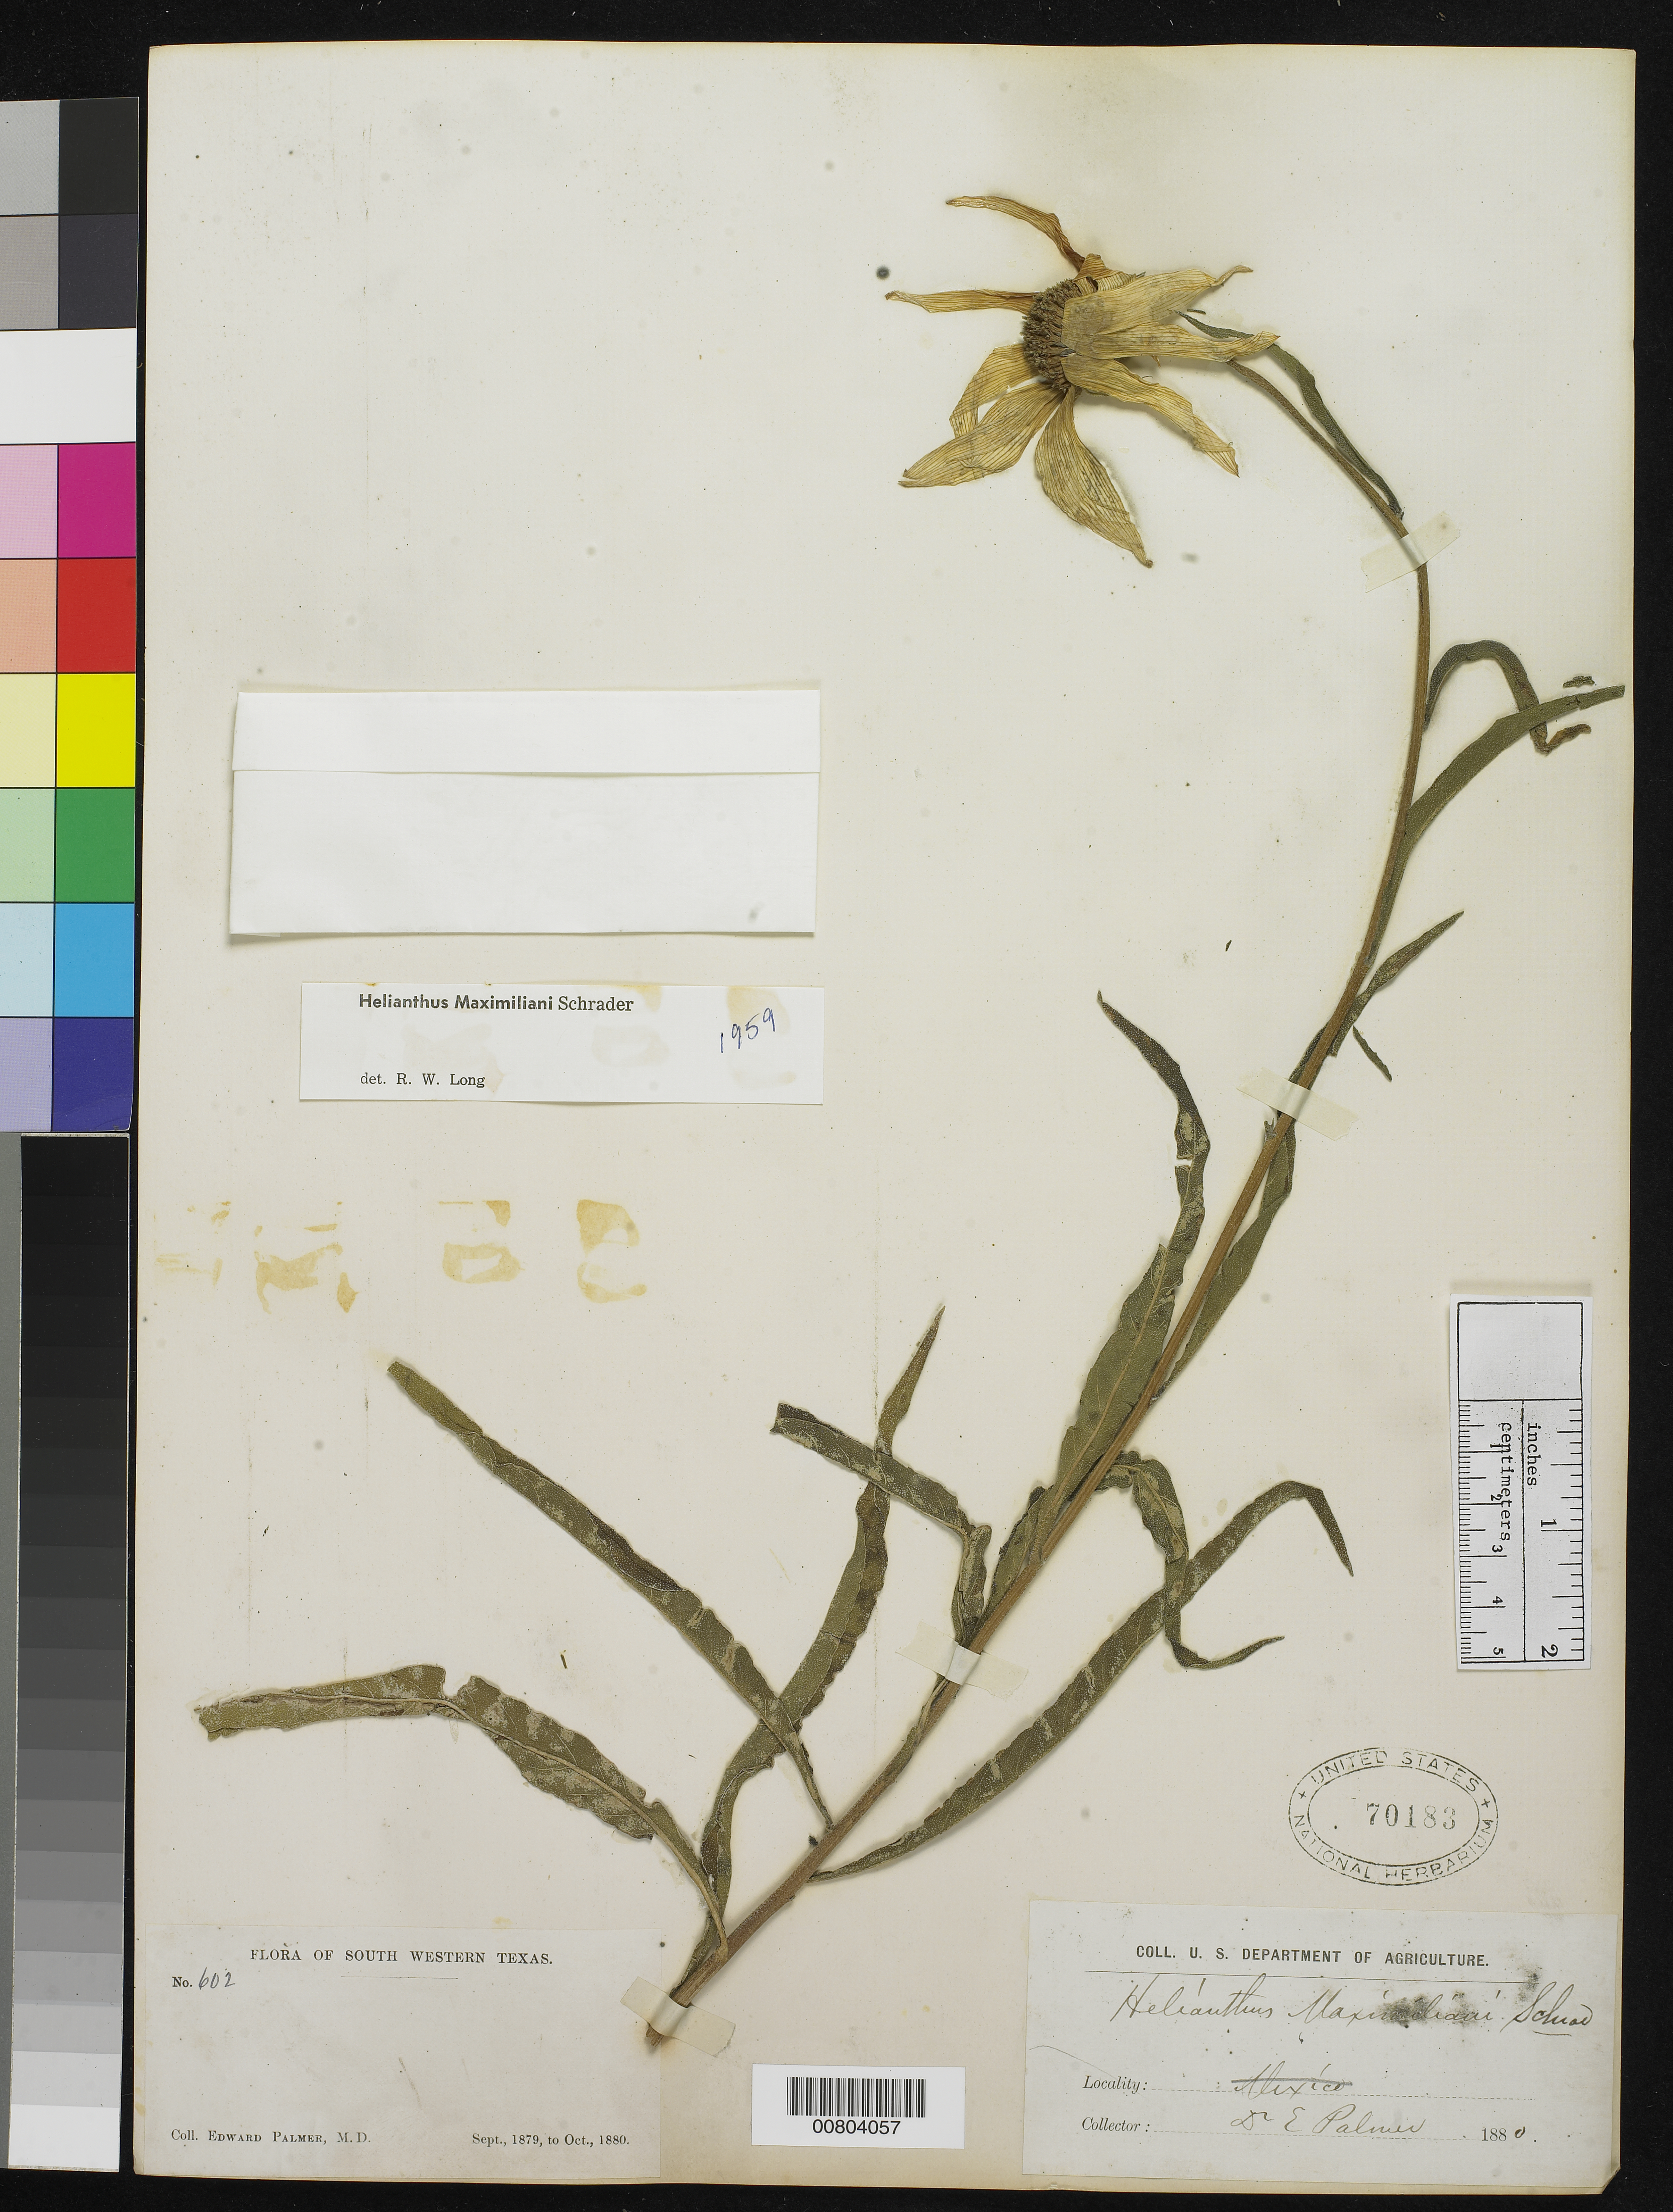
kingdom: Plantae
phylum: Tracheophyta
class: Magnoliopsida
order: Asterales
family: Asteraceae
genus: Helianthus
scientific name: Helianthus maximiliani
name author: Schrad.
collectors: E. Palmer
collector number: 602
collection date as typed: Jan 1880 to -- Oct 1880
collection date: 1880-01/1880-10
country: United States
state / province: Texas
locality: South Western Texas.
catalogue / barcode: US 70183